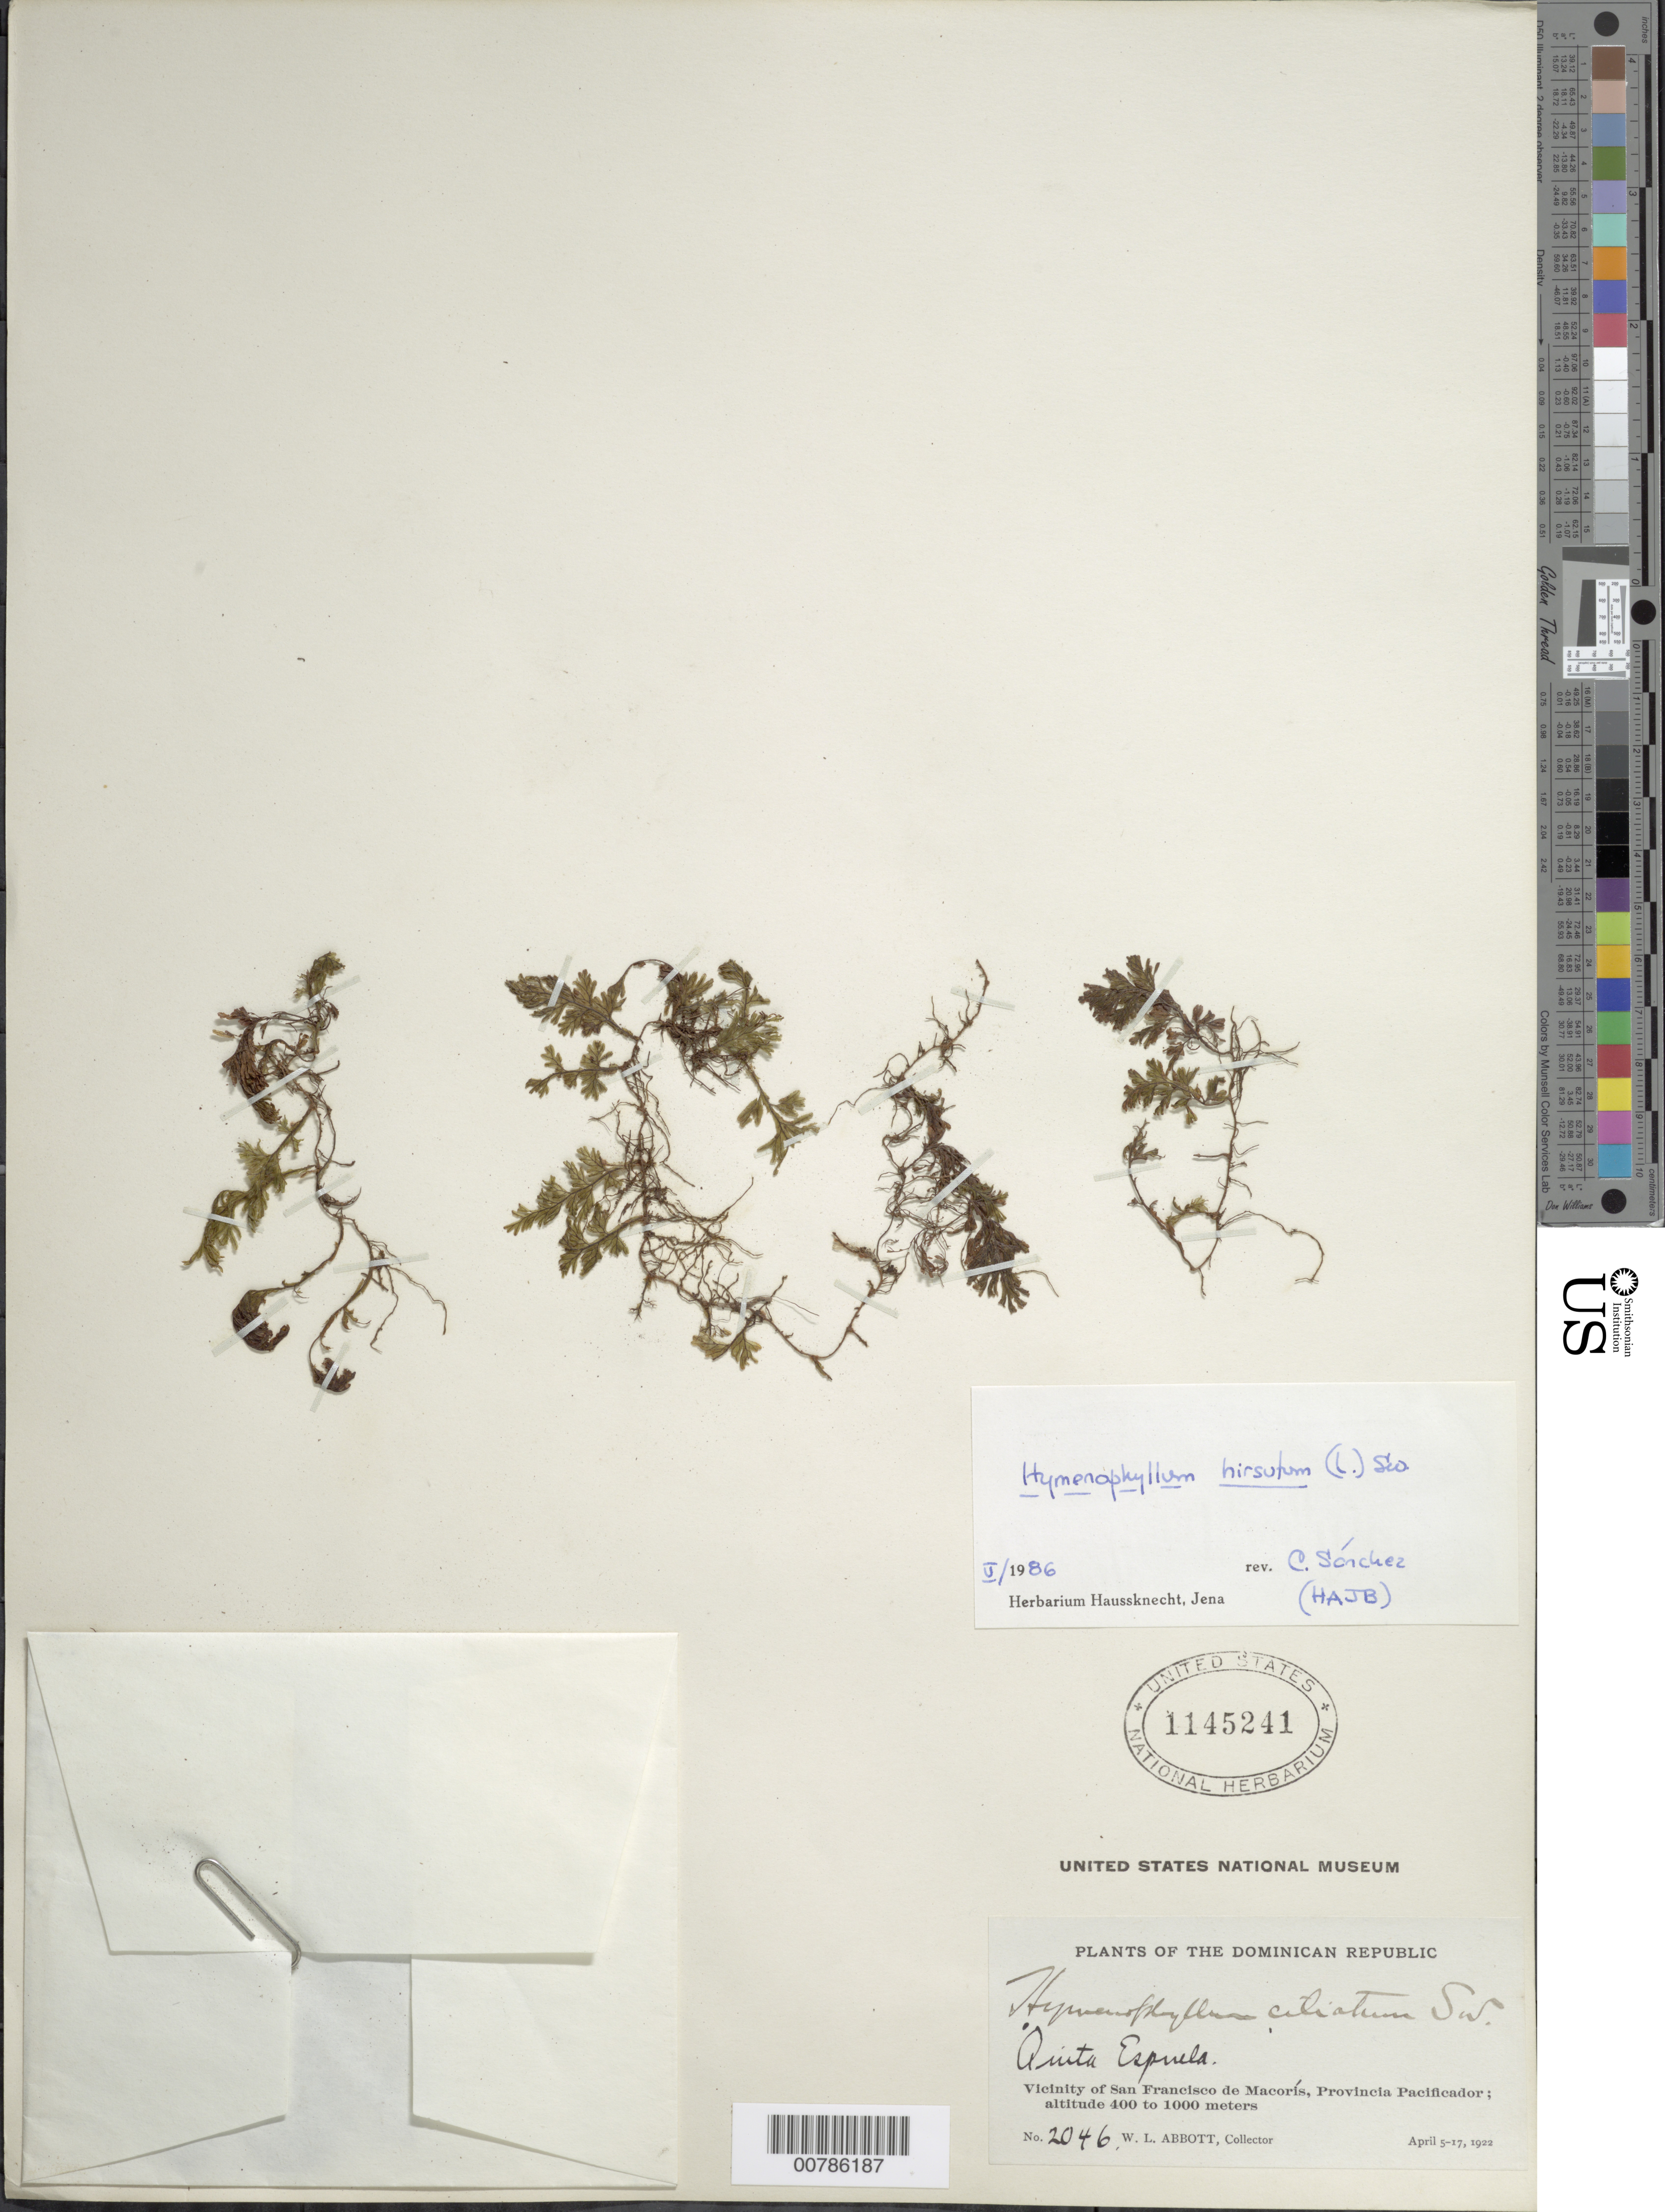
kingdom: Plantae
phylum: Tracheophyta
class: Polypodiopsida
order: Hymenophyllales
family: Hymenophyllaceae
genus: Hymenophyllum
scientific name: Hymenophyllum hirsutum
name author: (L.) Sw.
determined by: Sánchez, C. A.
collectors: W. L. Abbott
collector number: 2046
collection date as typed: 05 Apr 1922 to 17 Apr 1922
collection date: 1922-04-05/1922-04-17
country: Dominican Republic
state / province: Duarte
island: Hispaniola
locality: San Francisco de Macorís, vicinity; Quita Espuela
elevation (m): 400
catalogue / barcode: US 1145241